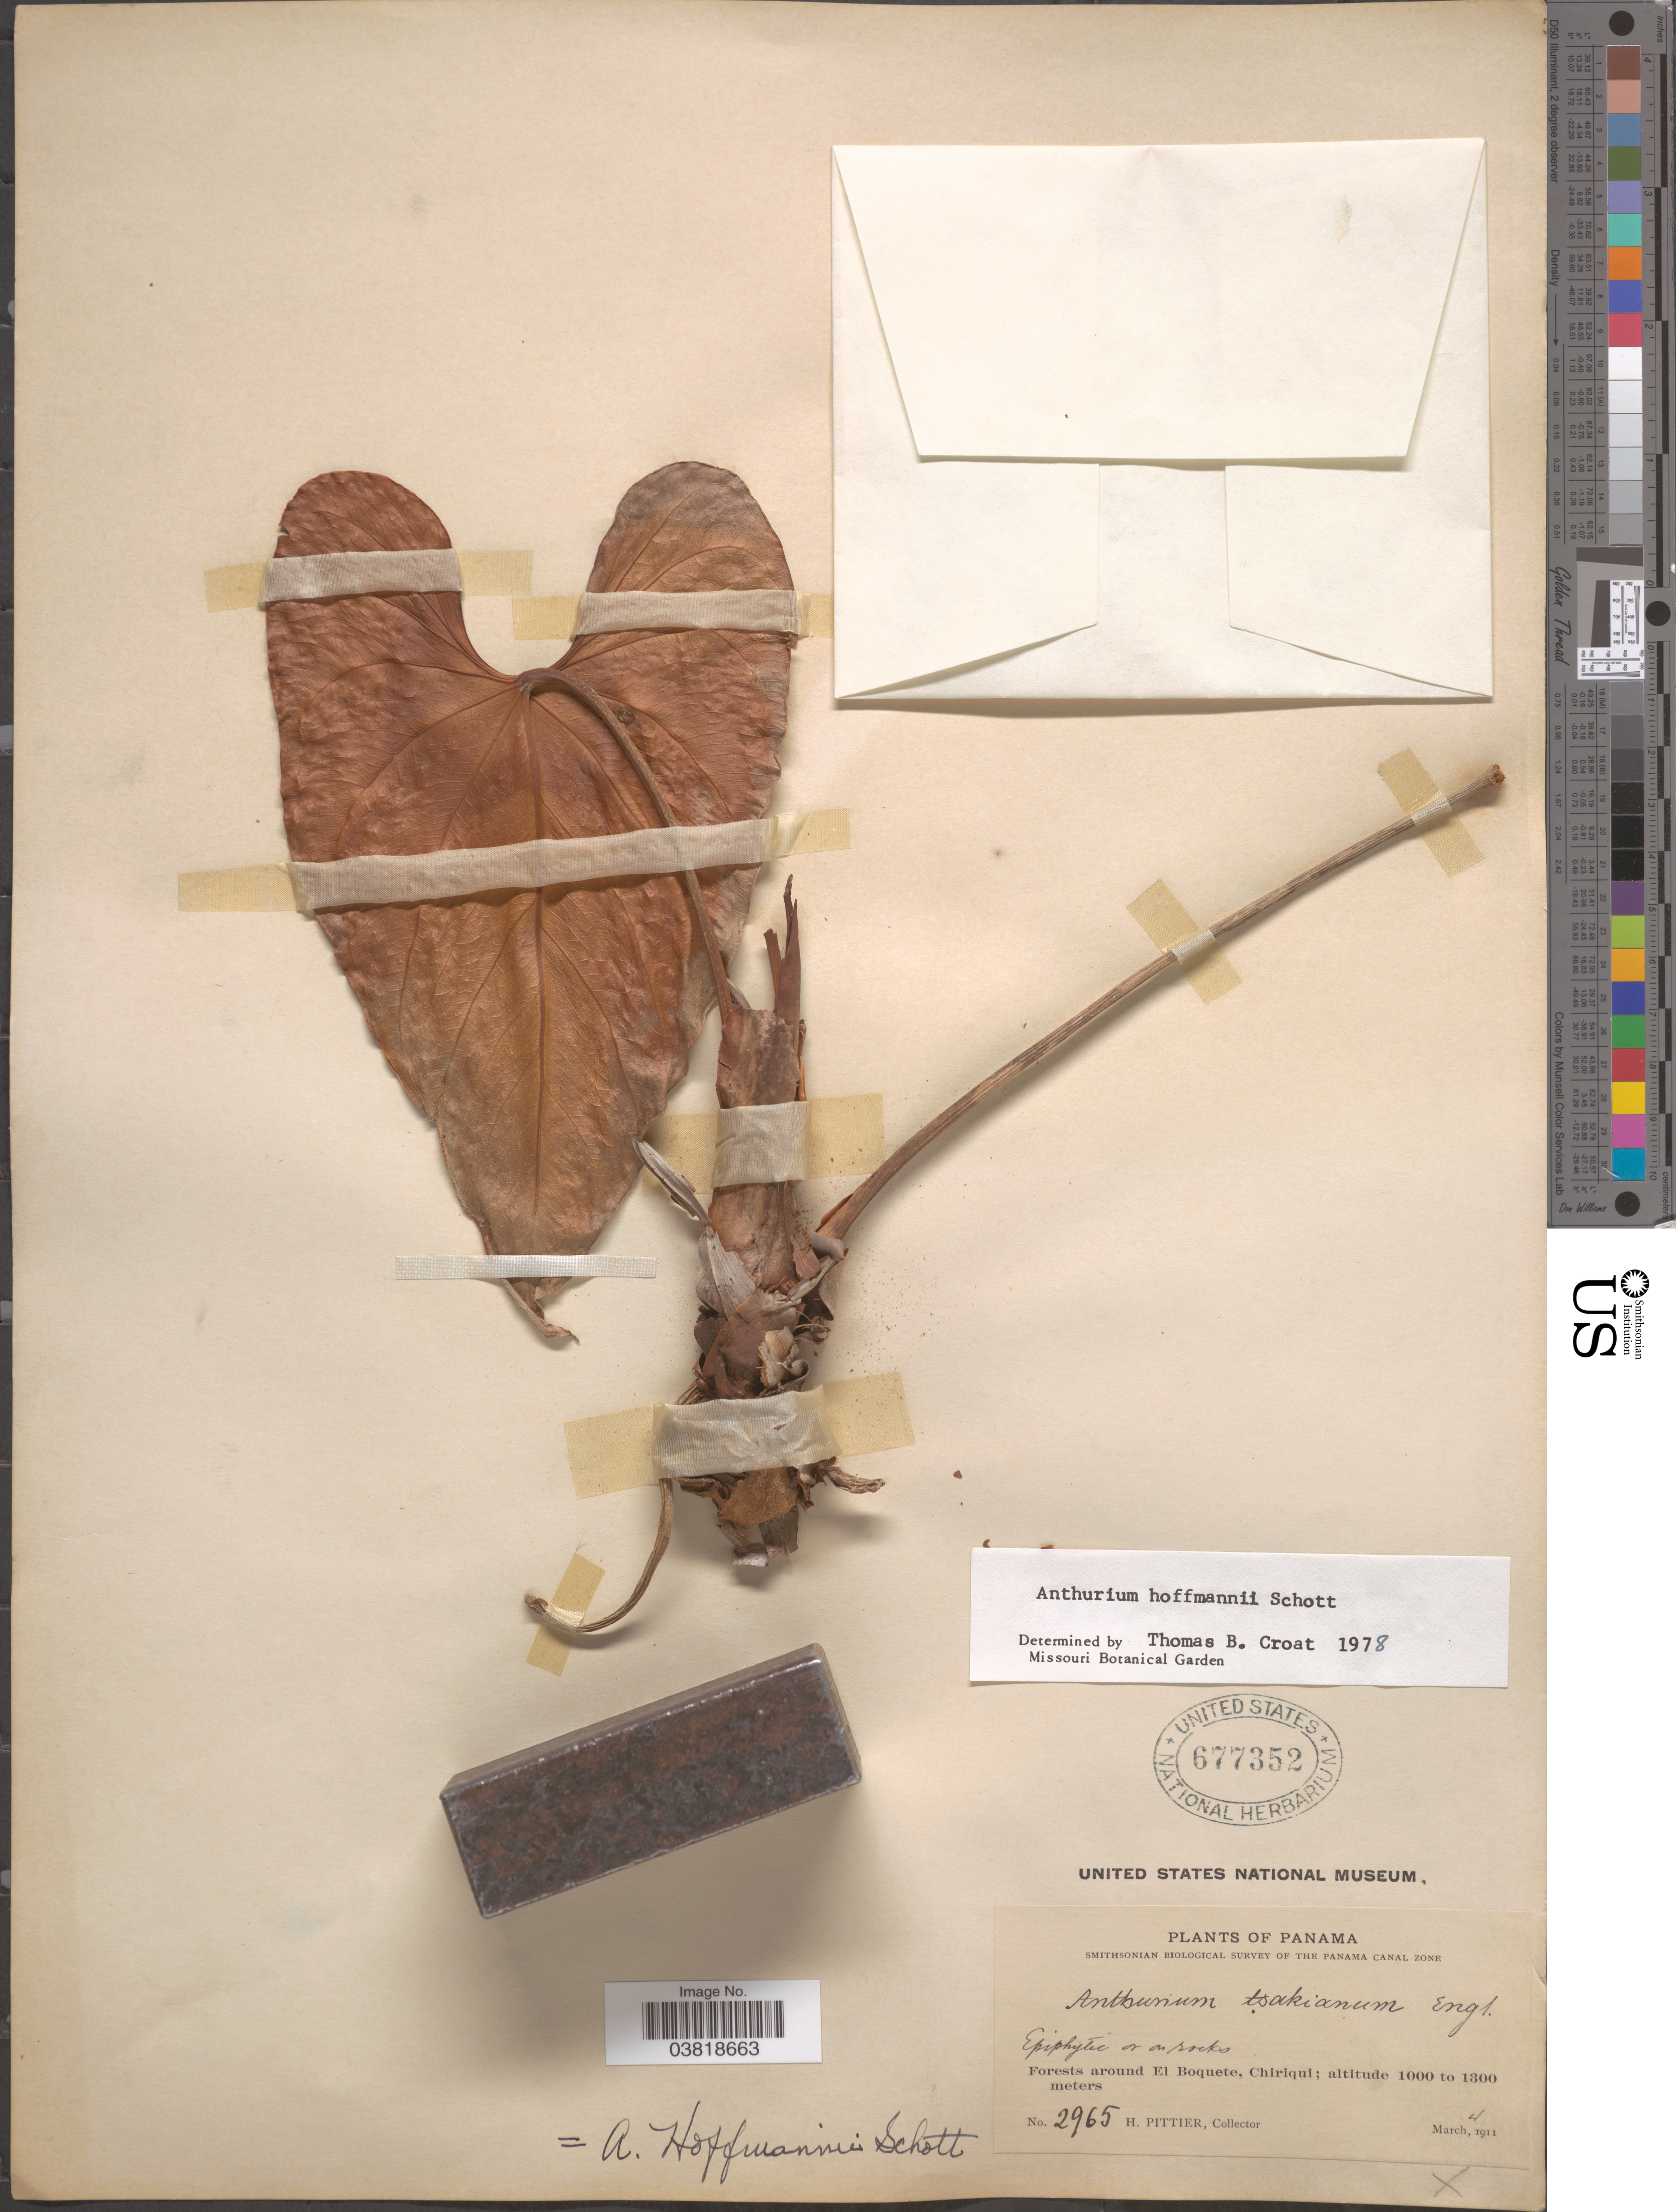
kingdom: Plantae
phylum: Tracheophyta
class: Liliopsida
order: Alismatales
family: Araceae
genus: Anthurium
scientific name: Anthurium hoffmanni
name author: Schott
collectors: H. F. Pittier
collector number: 2965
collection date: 1911-03-04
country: Panama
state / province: Chiriqui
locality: Panama Canal Zone. Forests around El Boquete.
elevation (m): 1000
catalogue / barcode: US 677352